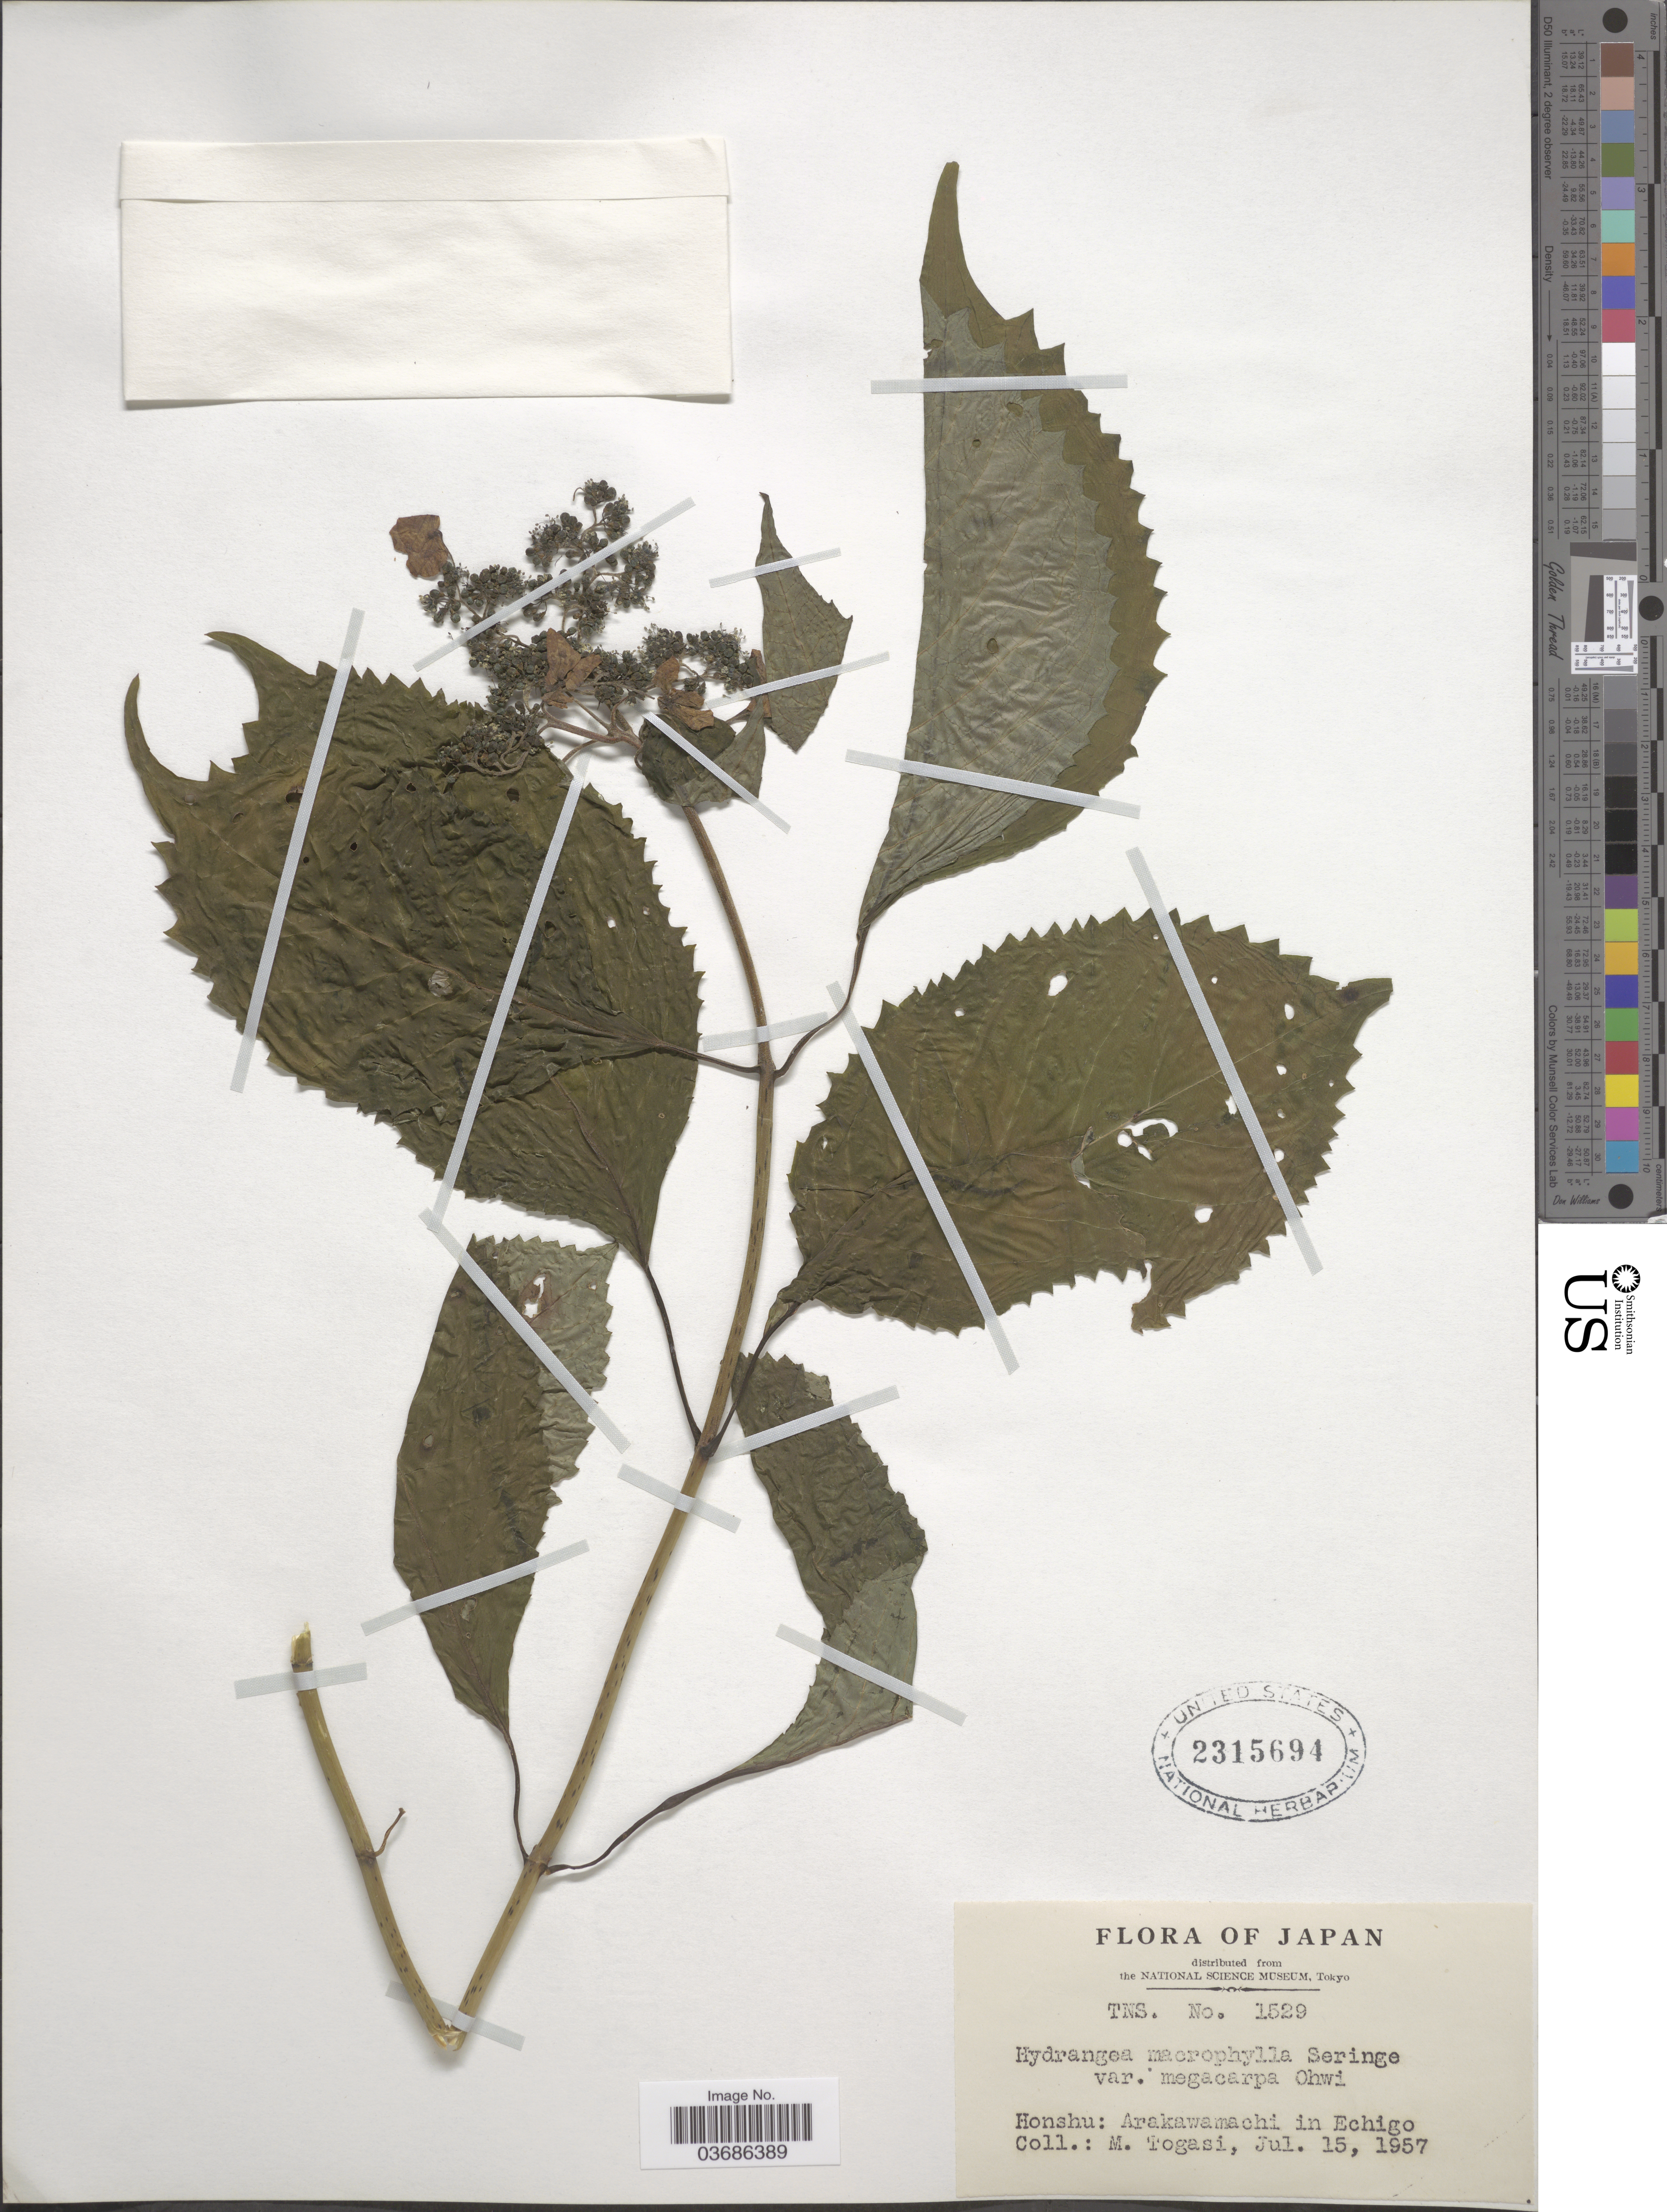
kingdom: Plantae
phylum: Tracheophyta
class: Magnoliopsida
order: Cornales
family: Hydrangeaceae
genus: Hydrangea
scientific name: Hydrangea macrophylla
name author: (Thunb.) Ser.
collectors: M. Togasi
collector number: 1529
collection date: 1957-07-15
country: Japan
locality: Honshu: Arakawamachi in Echigo.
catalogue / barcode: US 2315694